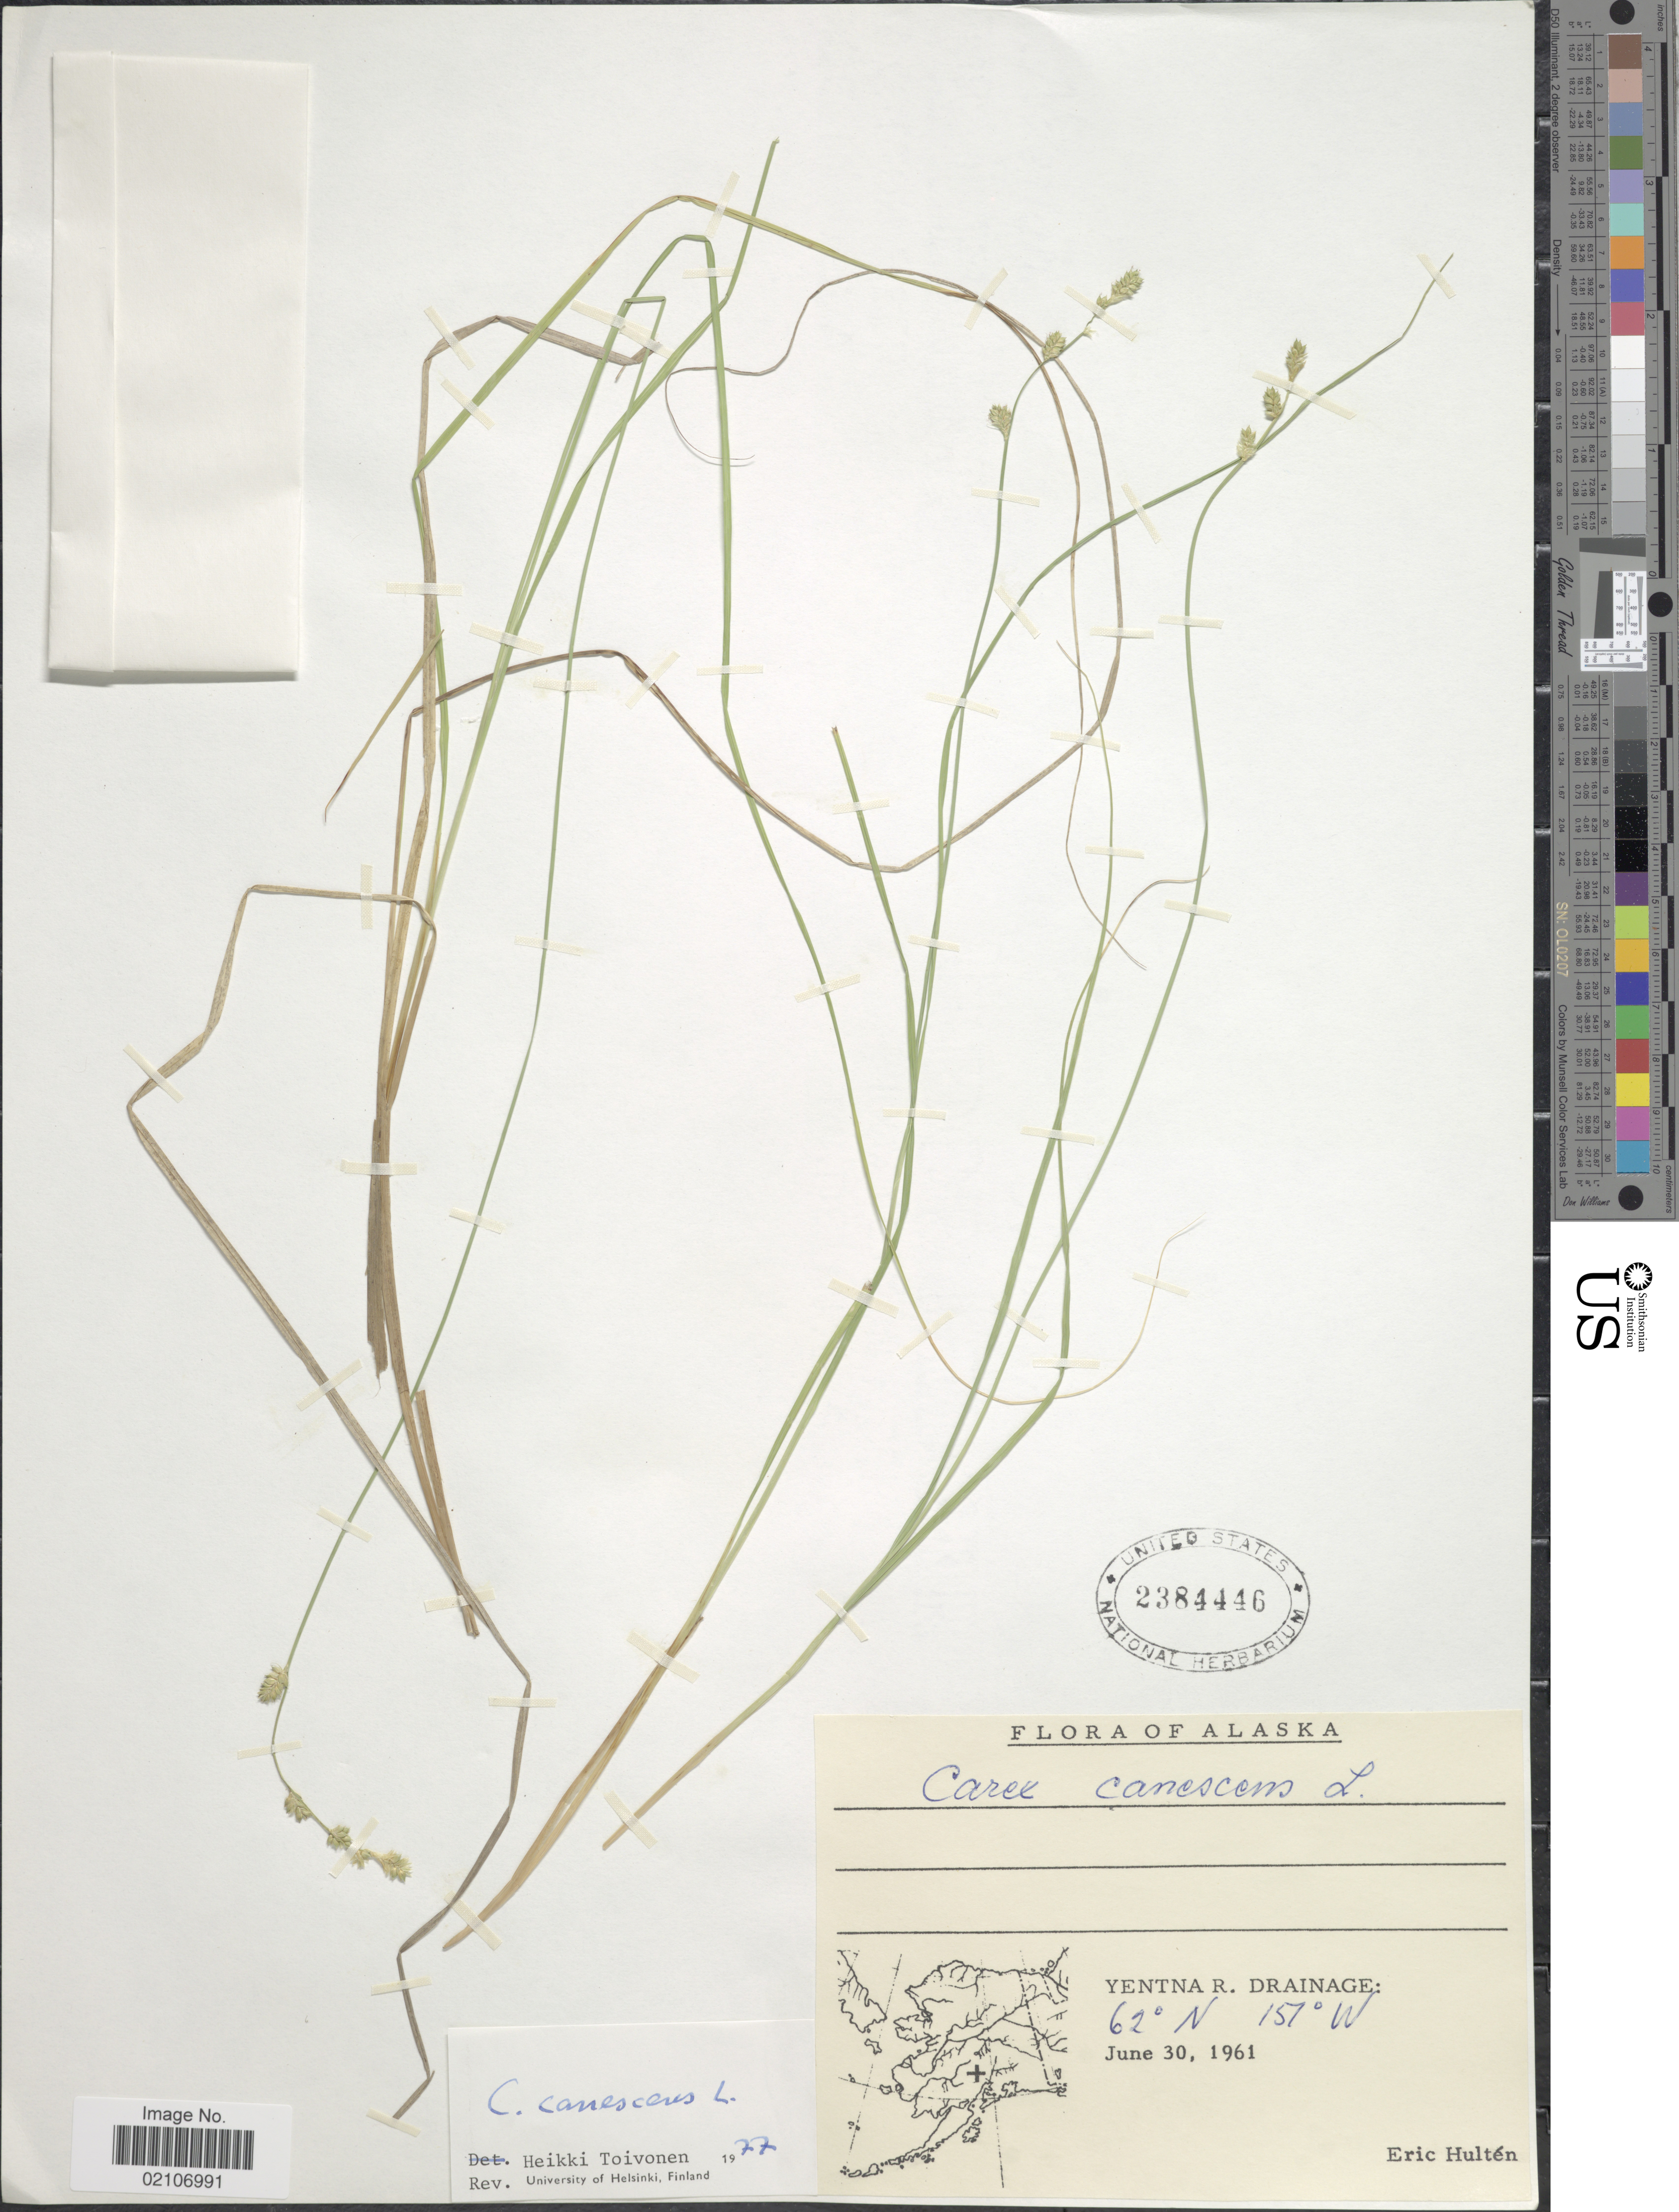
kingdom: Plantae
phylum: Tracheophyta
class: Liliopsida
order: Poales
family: Cyperaceae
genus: Carex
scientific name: Carex canescens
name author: L.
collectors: E. G. Hultén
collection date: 1961-06-30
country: United States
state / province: Alaska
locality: Yentna R. Drainage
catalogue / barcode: US 2384446